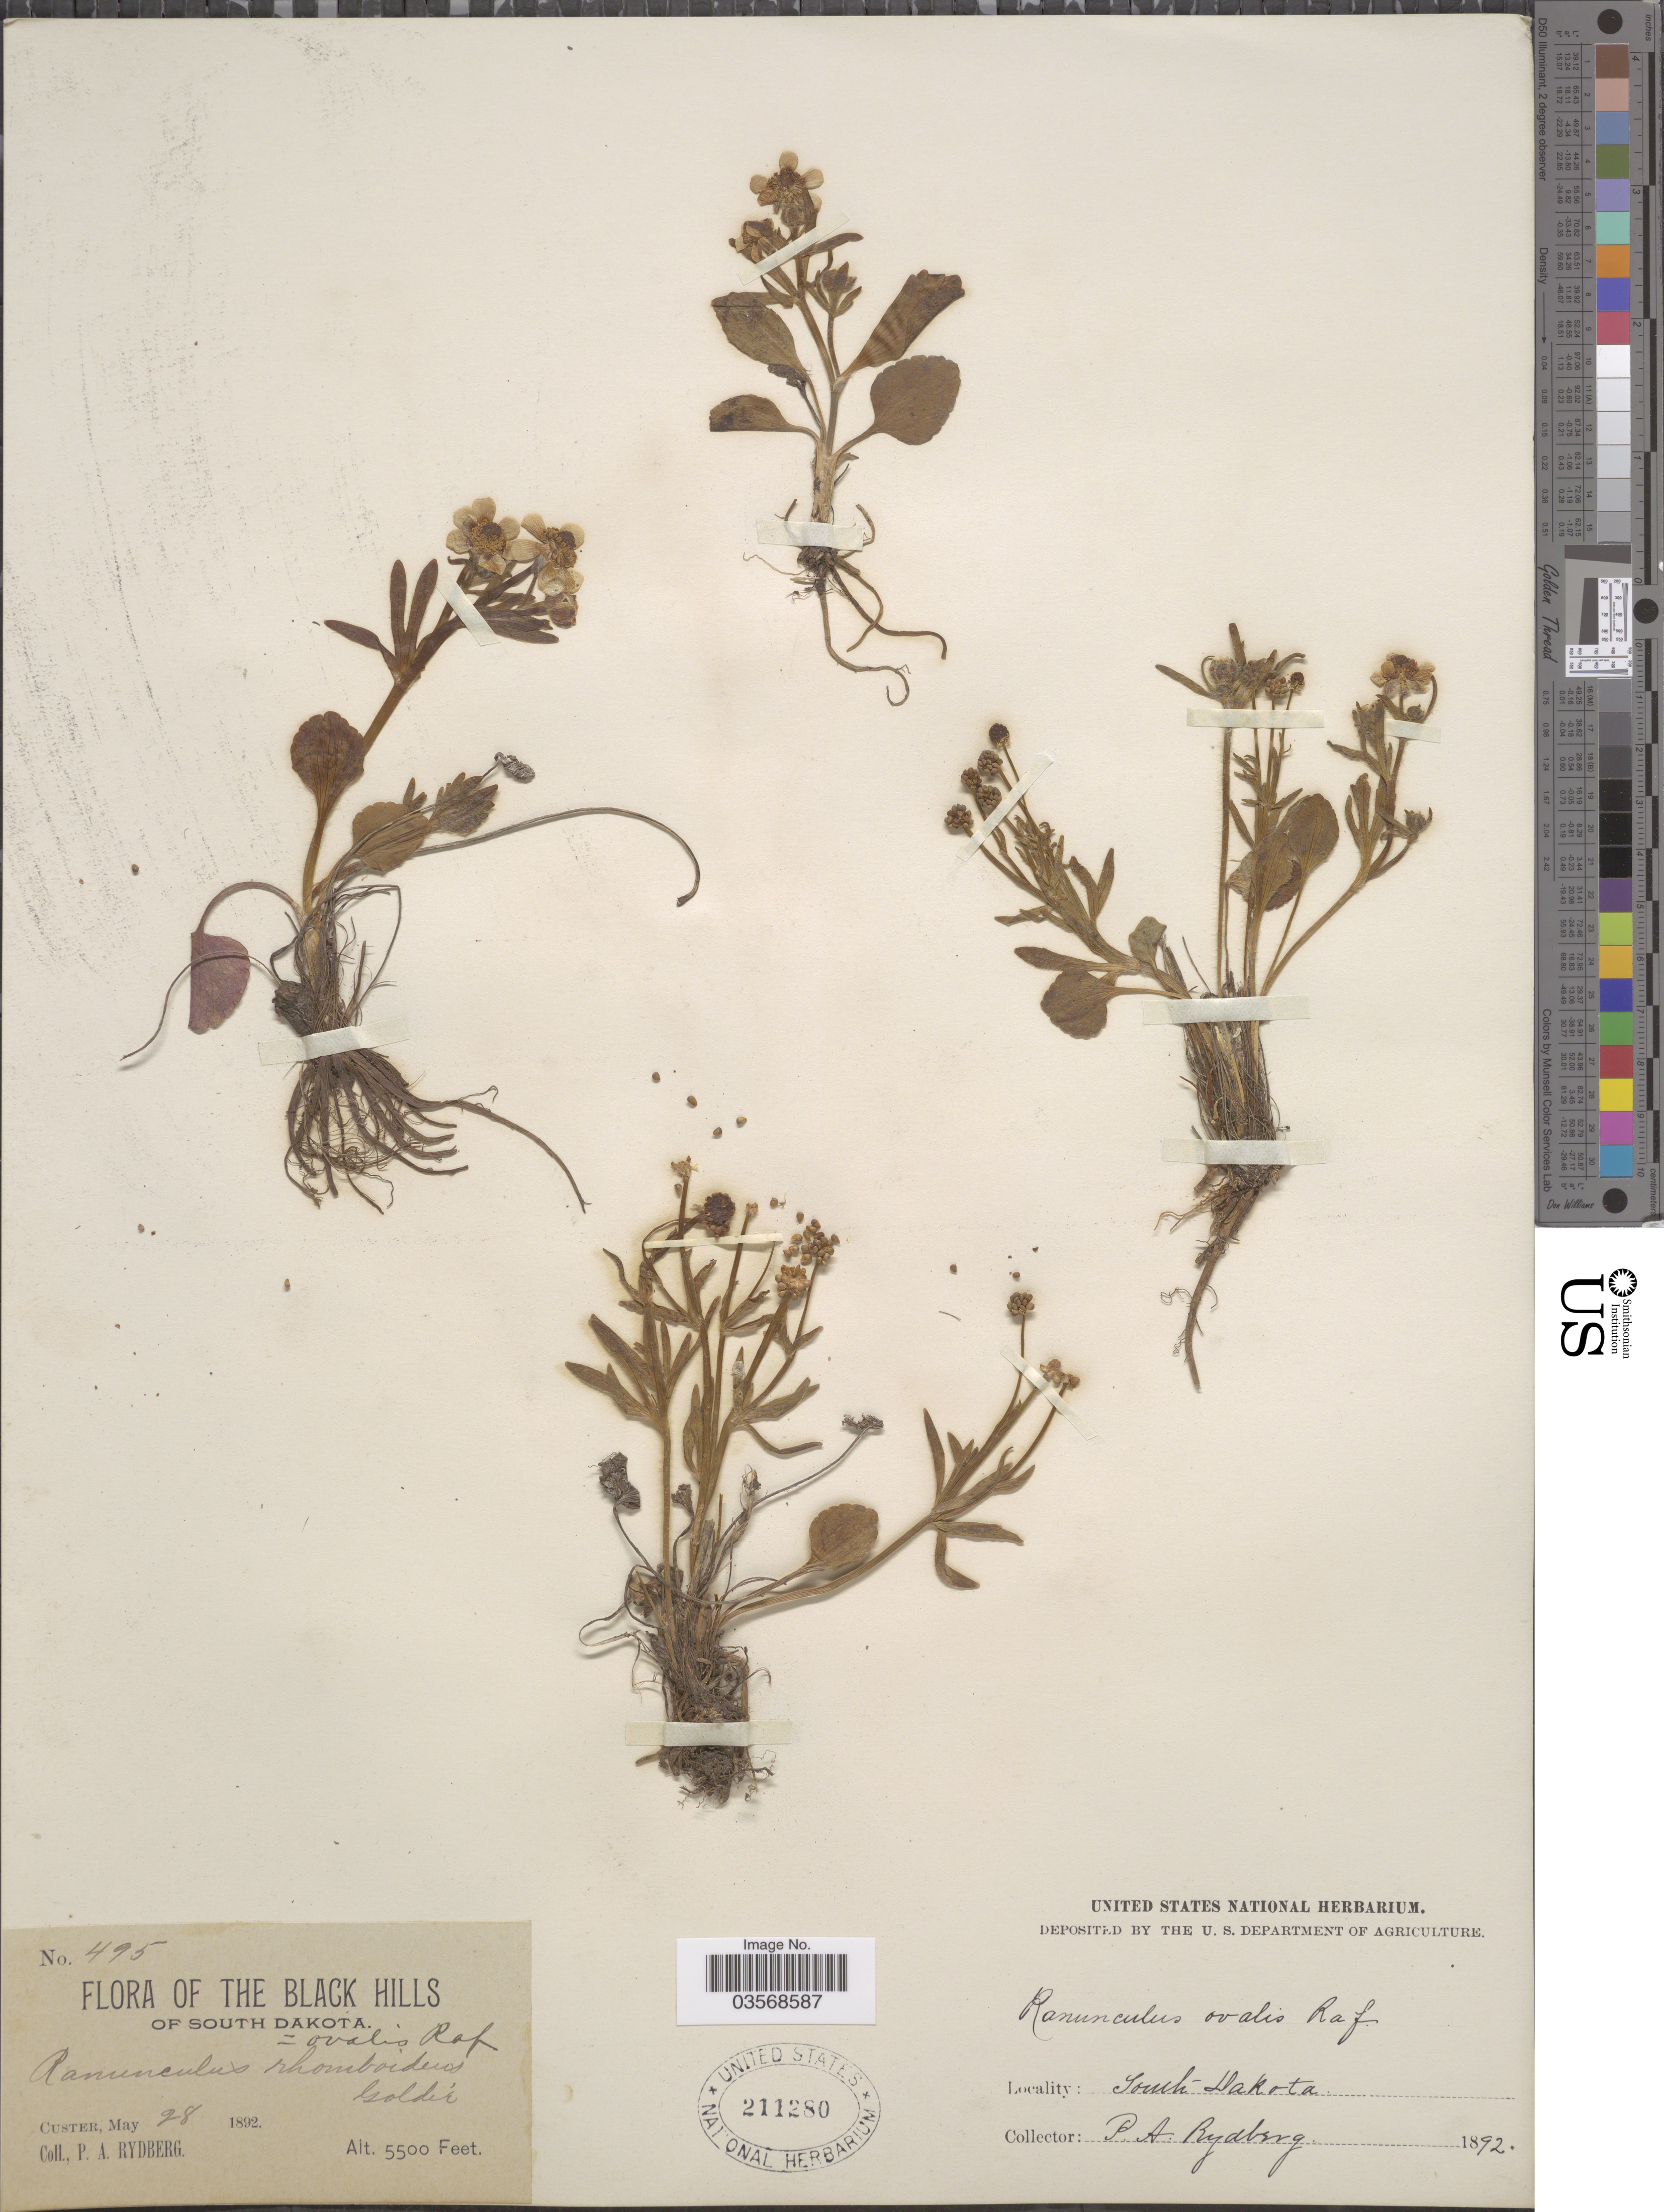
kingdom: Plantae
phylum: Tracheophyta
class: Magnoliopsida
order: Ranunculales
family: Ranunculaceae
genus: Ranunculus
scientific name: Ranunculus ovalis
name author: Raf.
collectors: P. A. Rydberg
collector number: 495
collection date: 1892-05-28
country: United States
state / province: South Dakota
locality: The Black Hills of South Dakota. Custer.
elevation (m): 1676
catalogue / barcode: US 211280